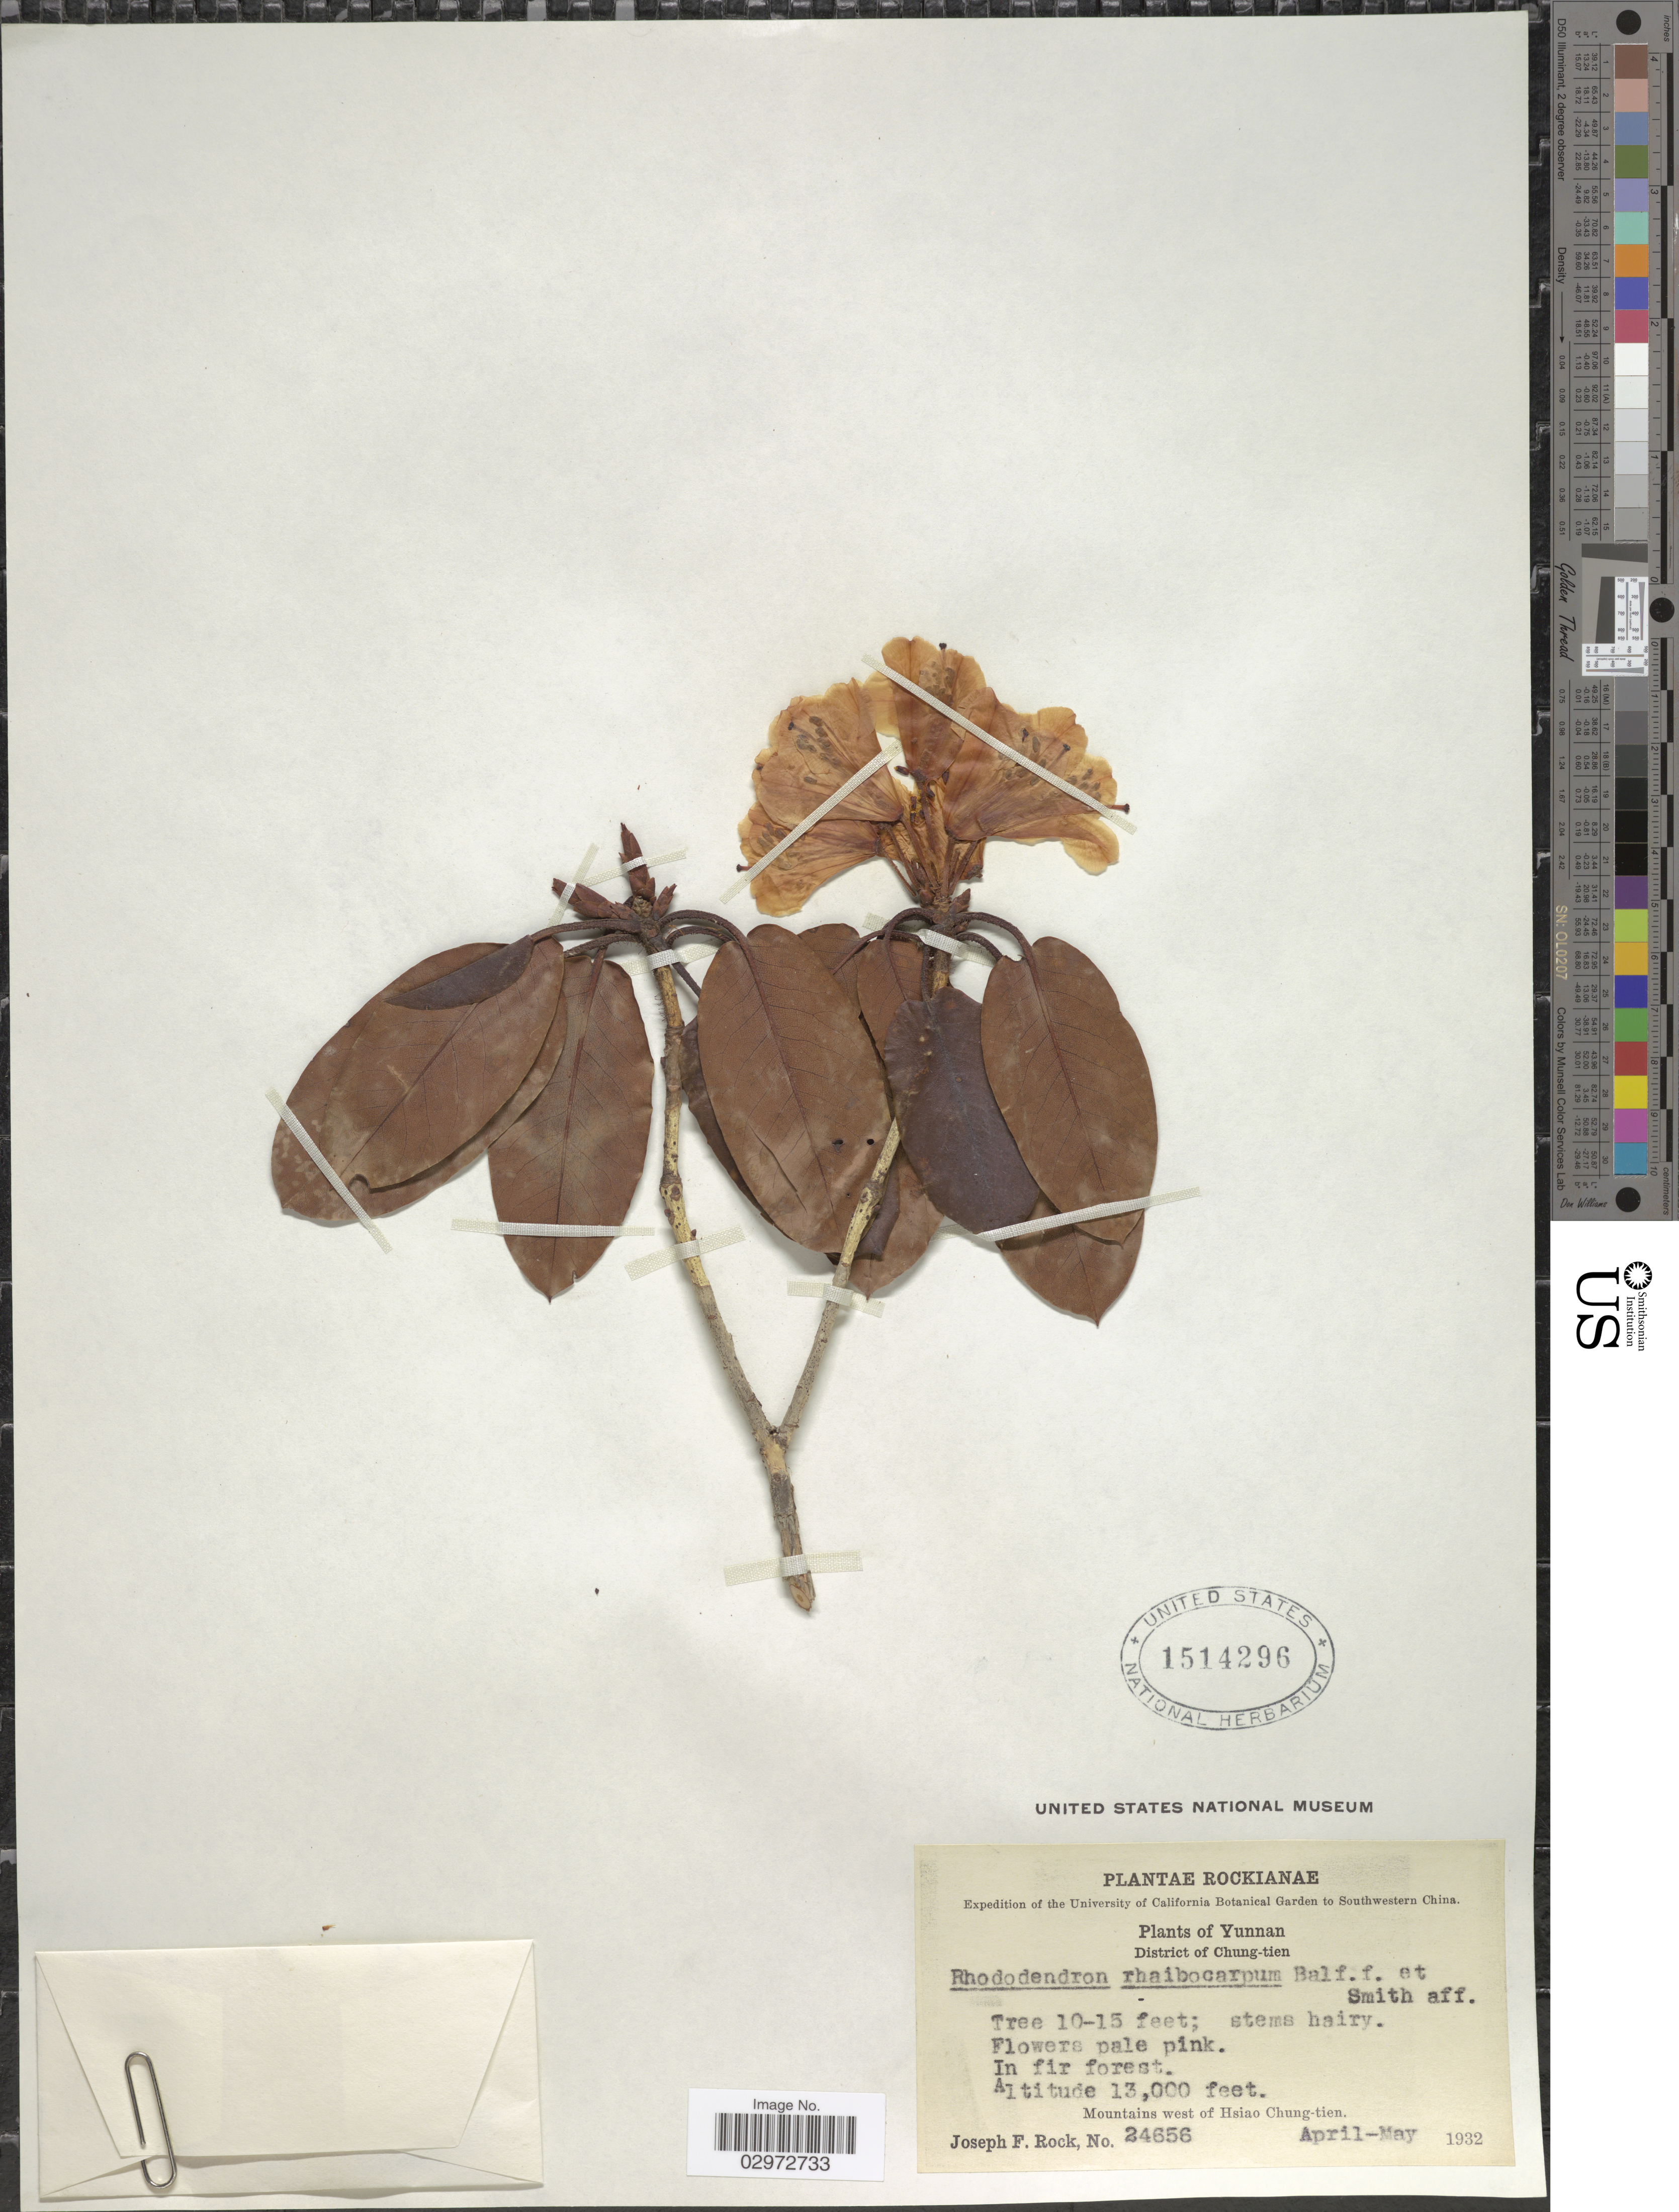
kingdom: Plantae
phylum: Tracheophyta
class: Magnoliopsida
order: Ericales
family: Ericaceae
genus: Rhododendron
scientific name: Rhododendron rhaibocarpum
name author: Balf. f. & W.W. Sm.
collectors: J. F. Rock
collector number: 24656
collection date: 1932-04/1932-05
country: China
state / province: Yunnan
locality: District of Chung-tien. Mountaind west of Hsiao Chung-tien.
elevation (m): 3962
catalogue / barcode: US 1514296